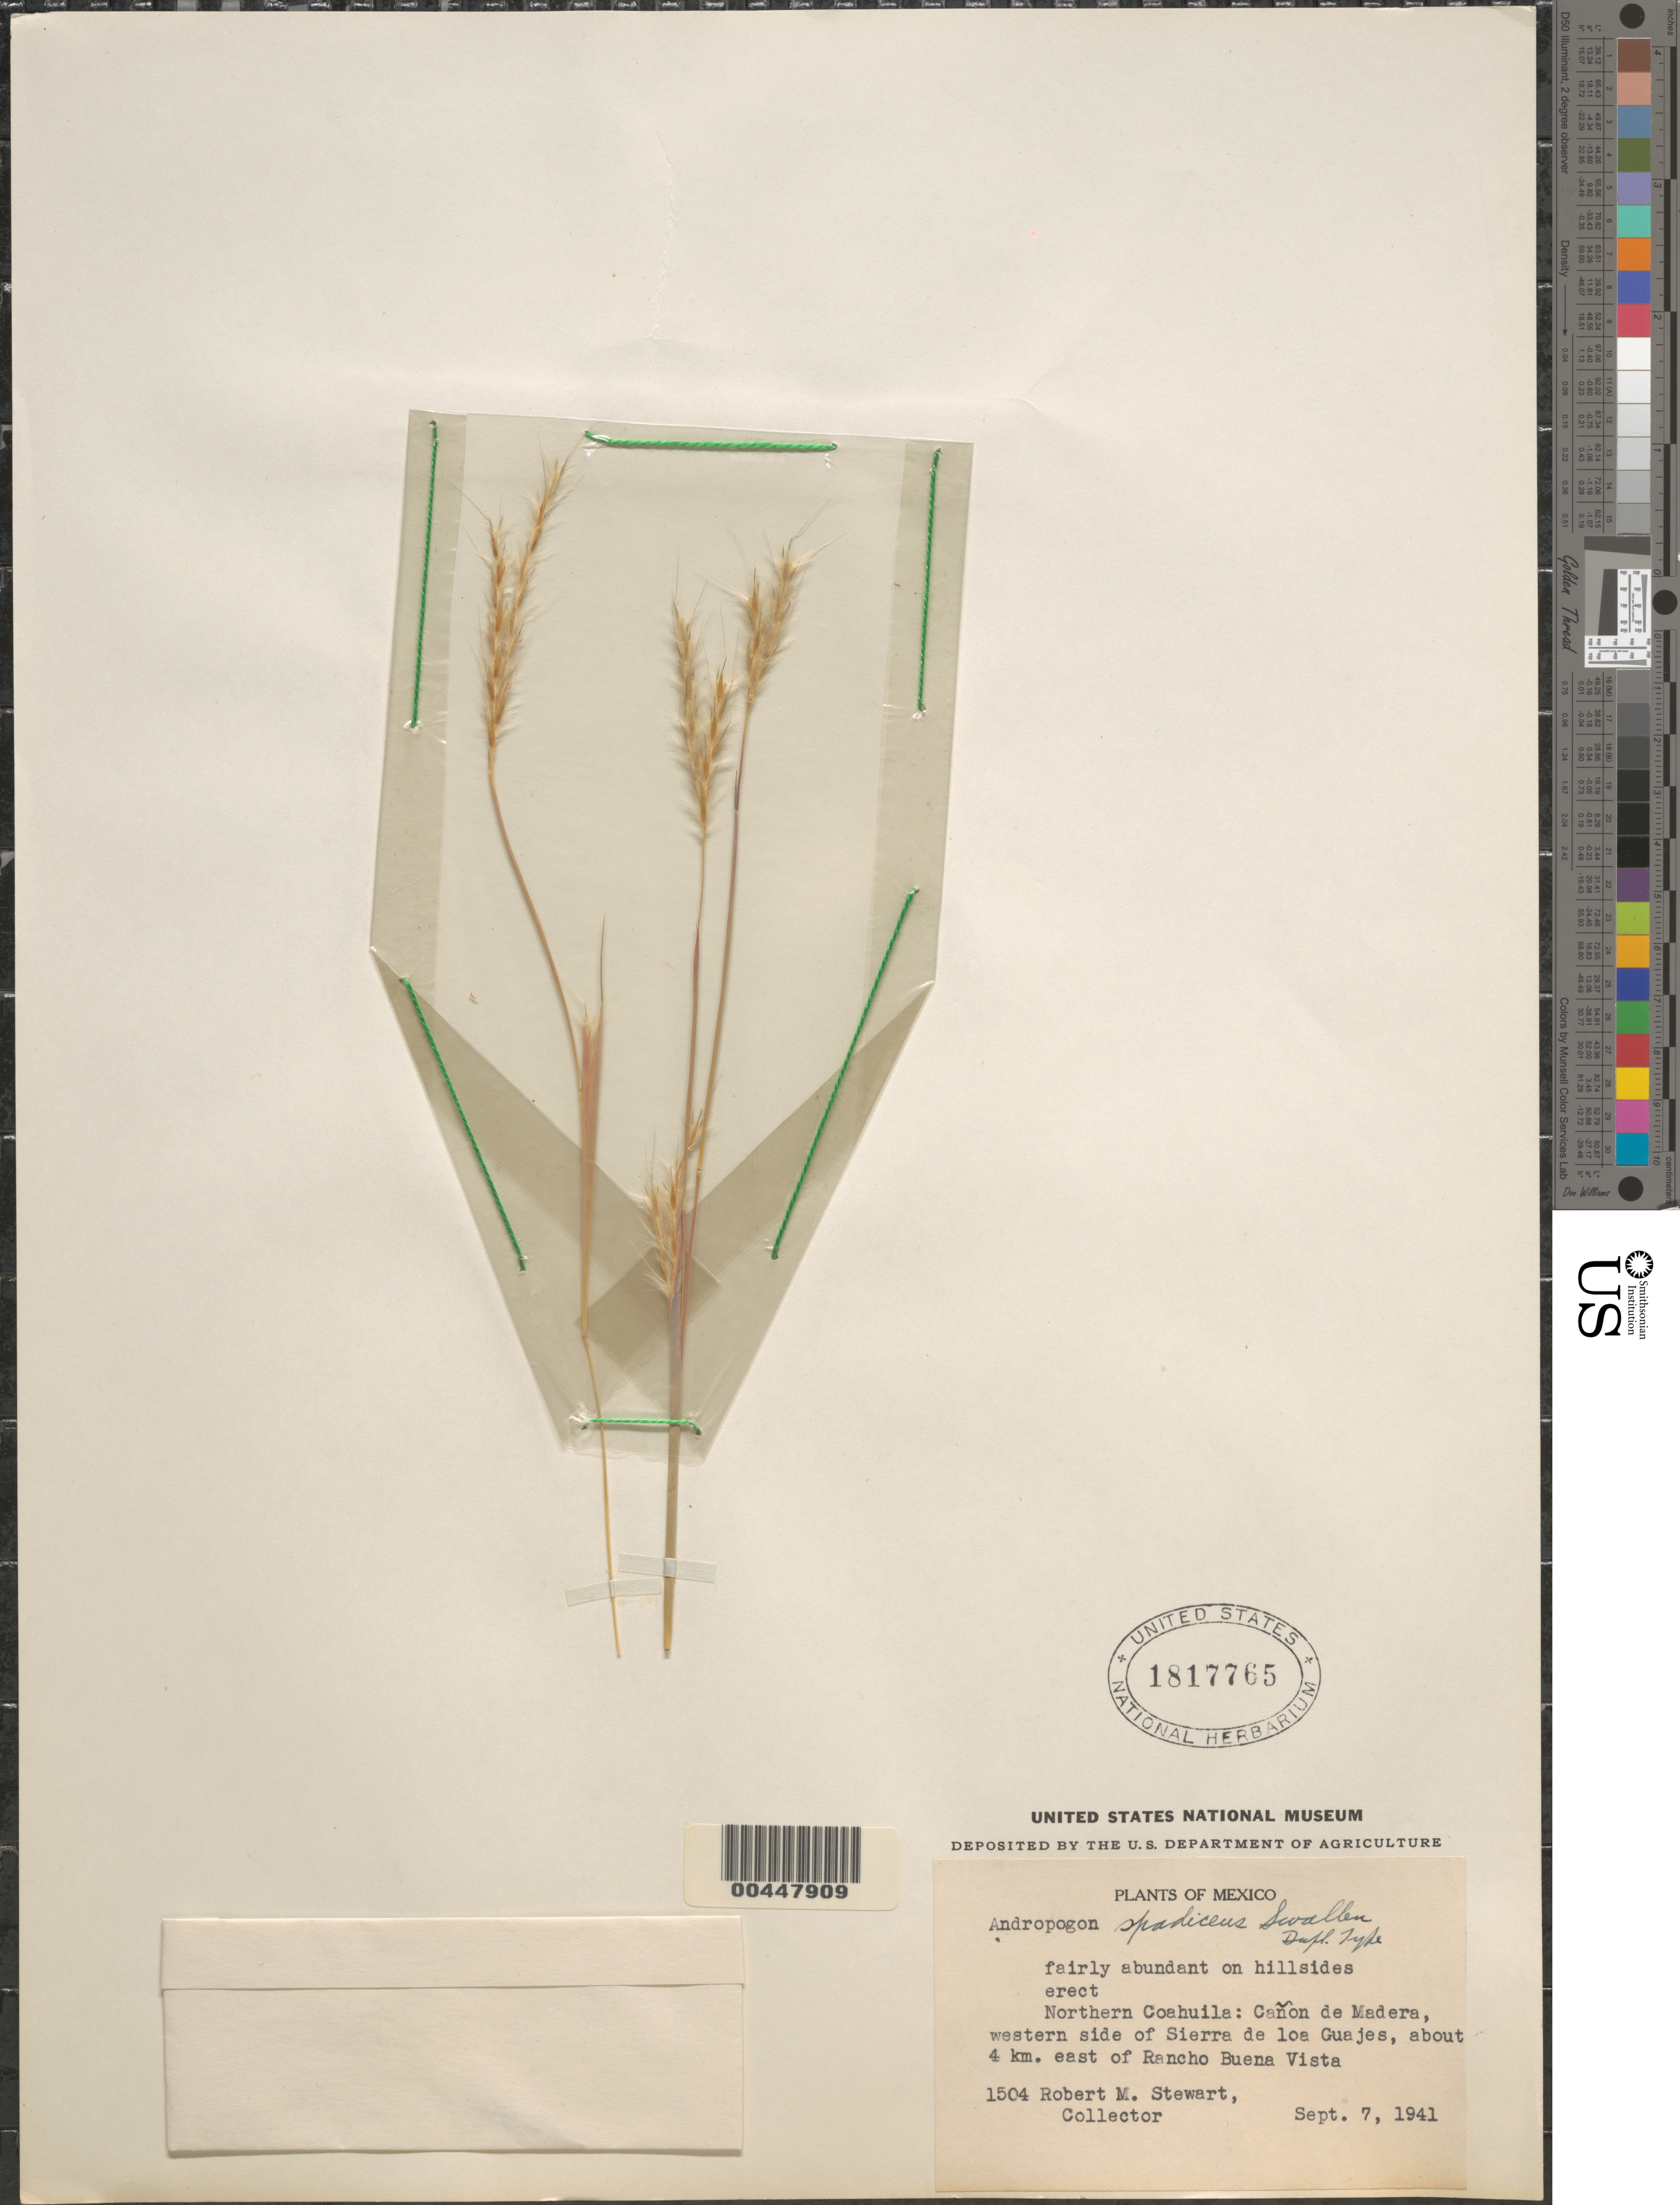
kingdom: Plantae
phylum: Tracheophyta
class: Liliopsida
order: Poales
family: Poaceae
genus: Andropogon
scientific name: Andropogon spadiceus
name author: Swallen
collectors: R. M. Stewart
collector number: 1504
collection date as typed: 7 Sep 1941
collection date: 1941-09-07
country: Mexico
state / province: Coahuila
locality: Northern Coahuila, Cañon de Madera, W side of Sierra de los Guajes, about 4 km E of Rancho Buena Vista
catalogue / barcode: US 1817765